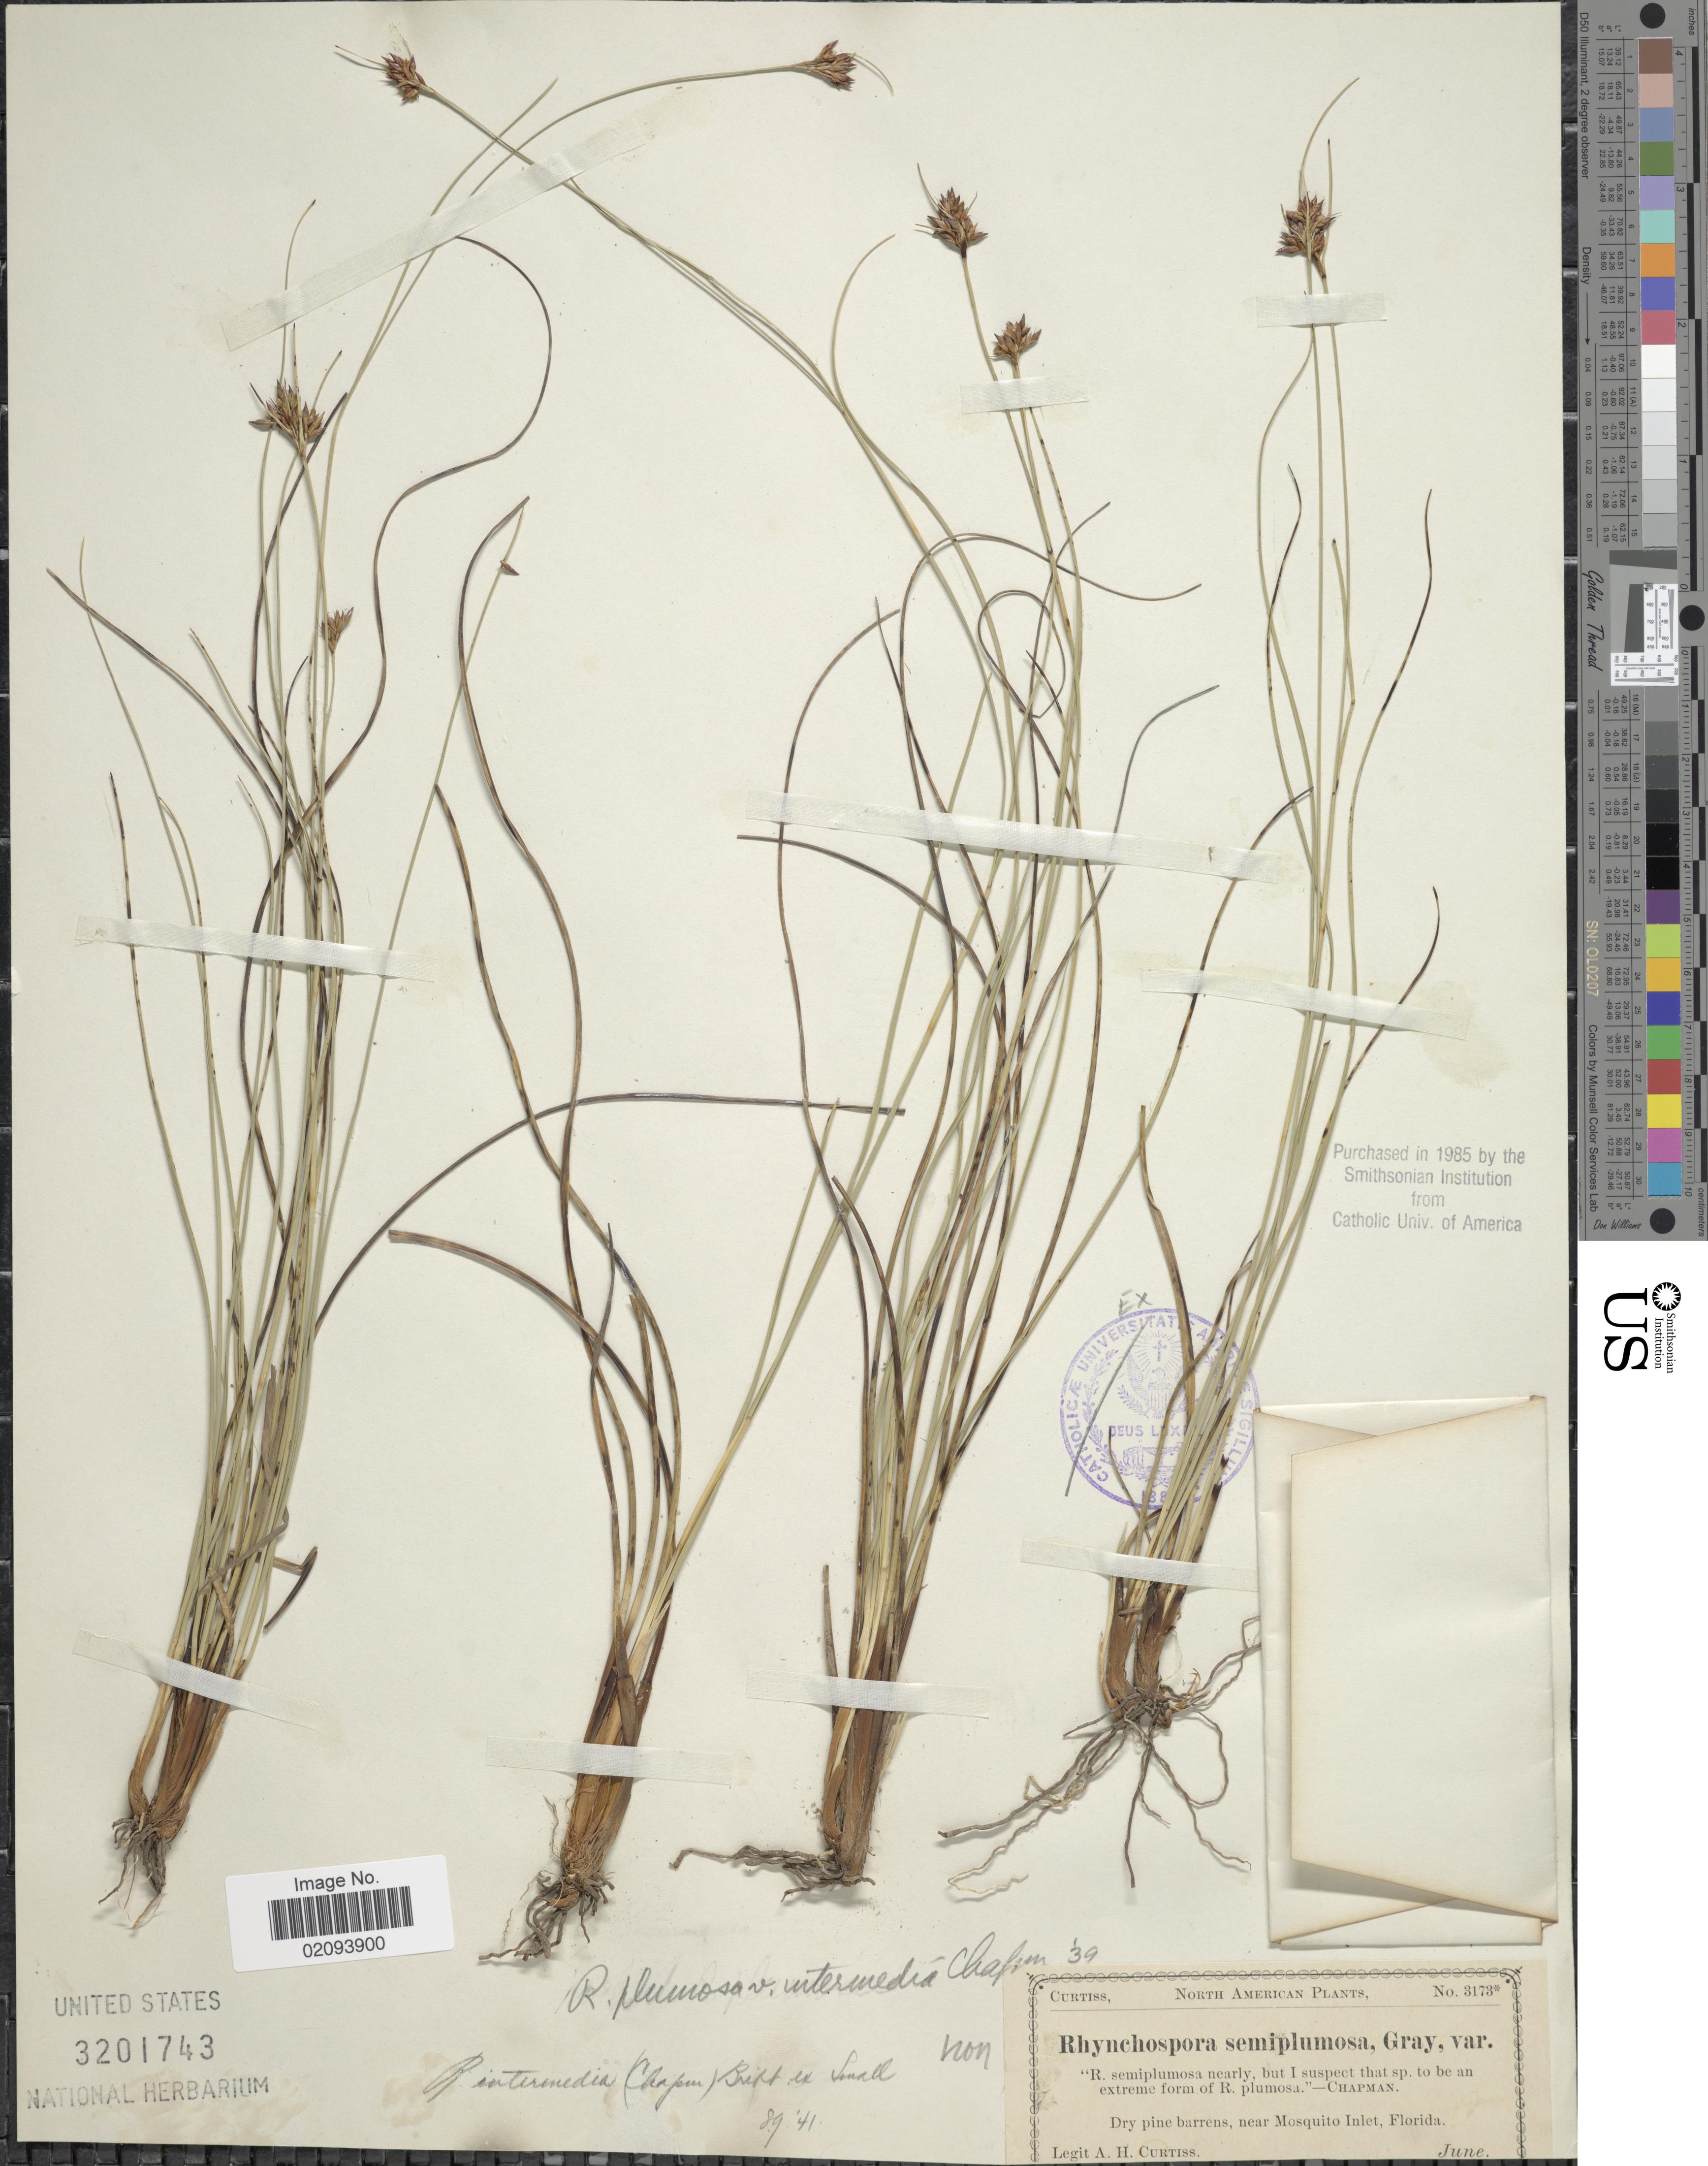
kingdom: Plantae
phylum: Tracheophyta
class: Liliopsida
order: Poales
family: Cyperaceae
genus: Rhynchospora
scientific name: Rhynchospora intermedia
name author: (Chapm.) Britton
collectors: A. H. Curtiss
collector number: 3173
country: United States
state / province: Florida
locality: Dry pine barrens, near Mosquito Inlet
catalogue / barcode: US 3201743